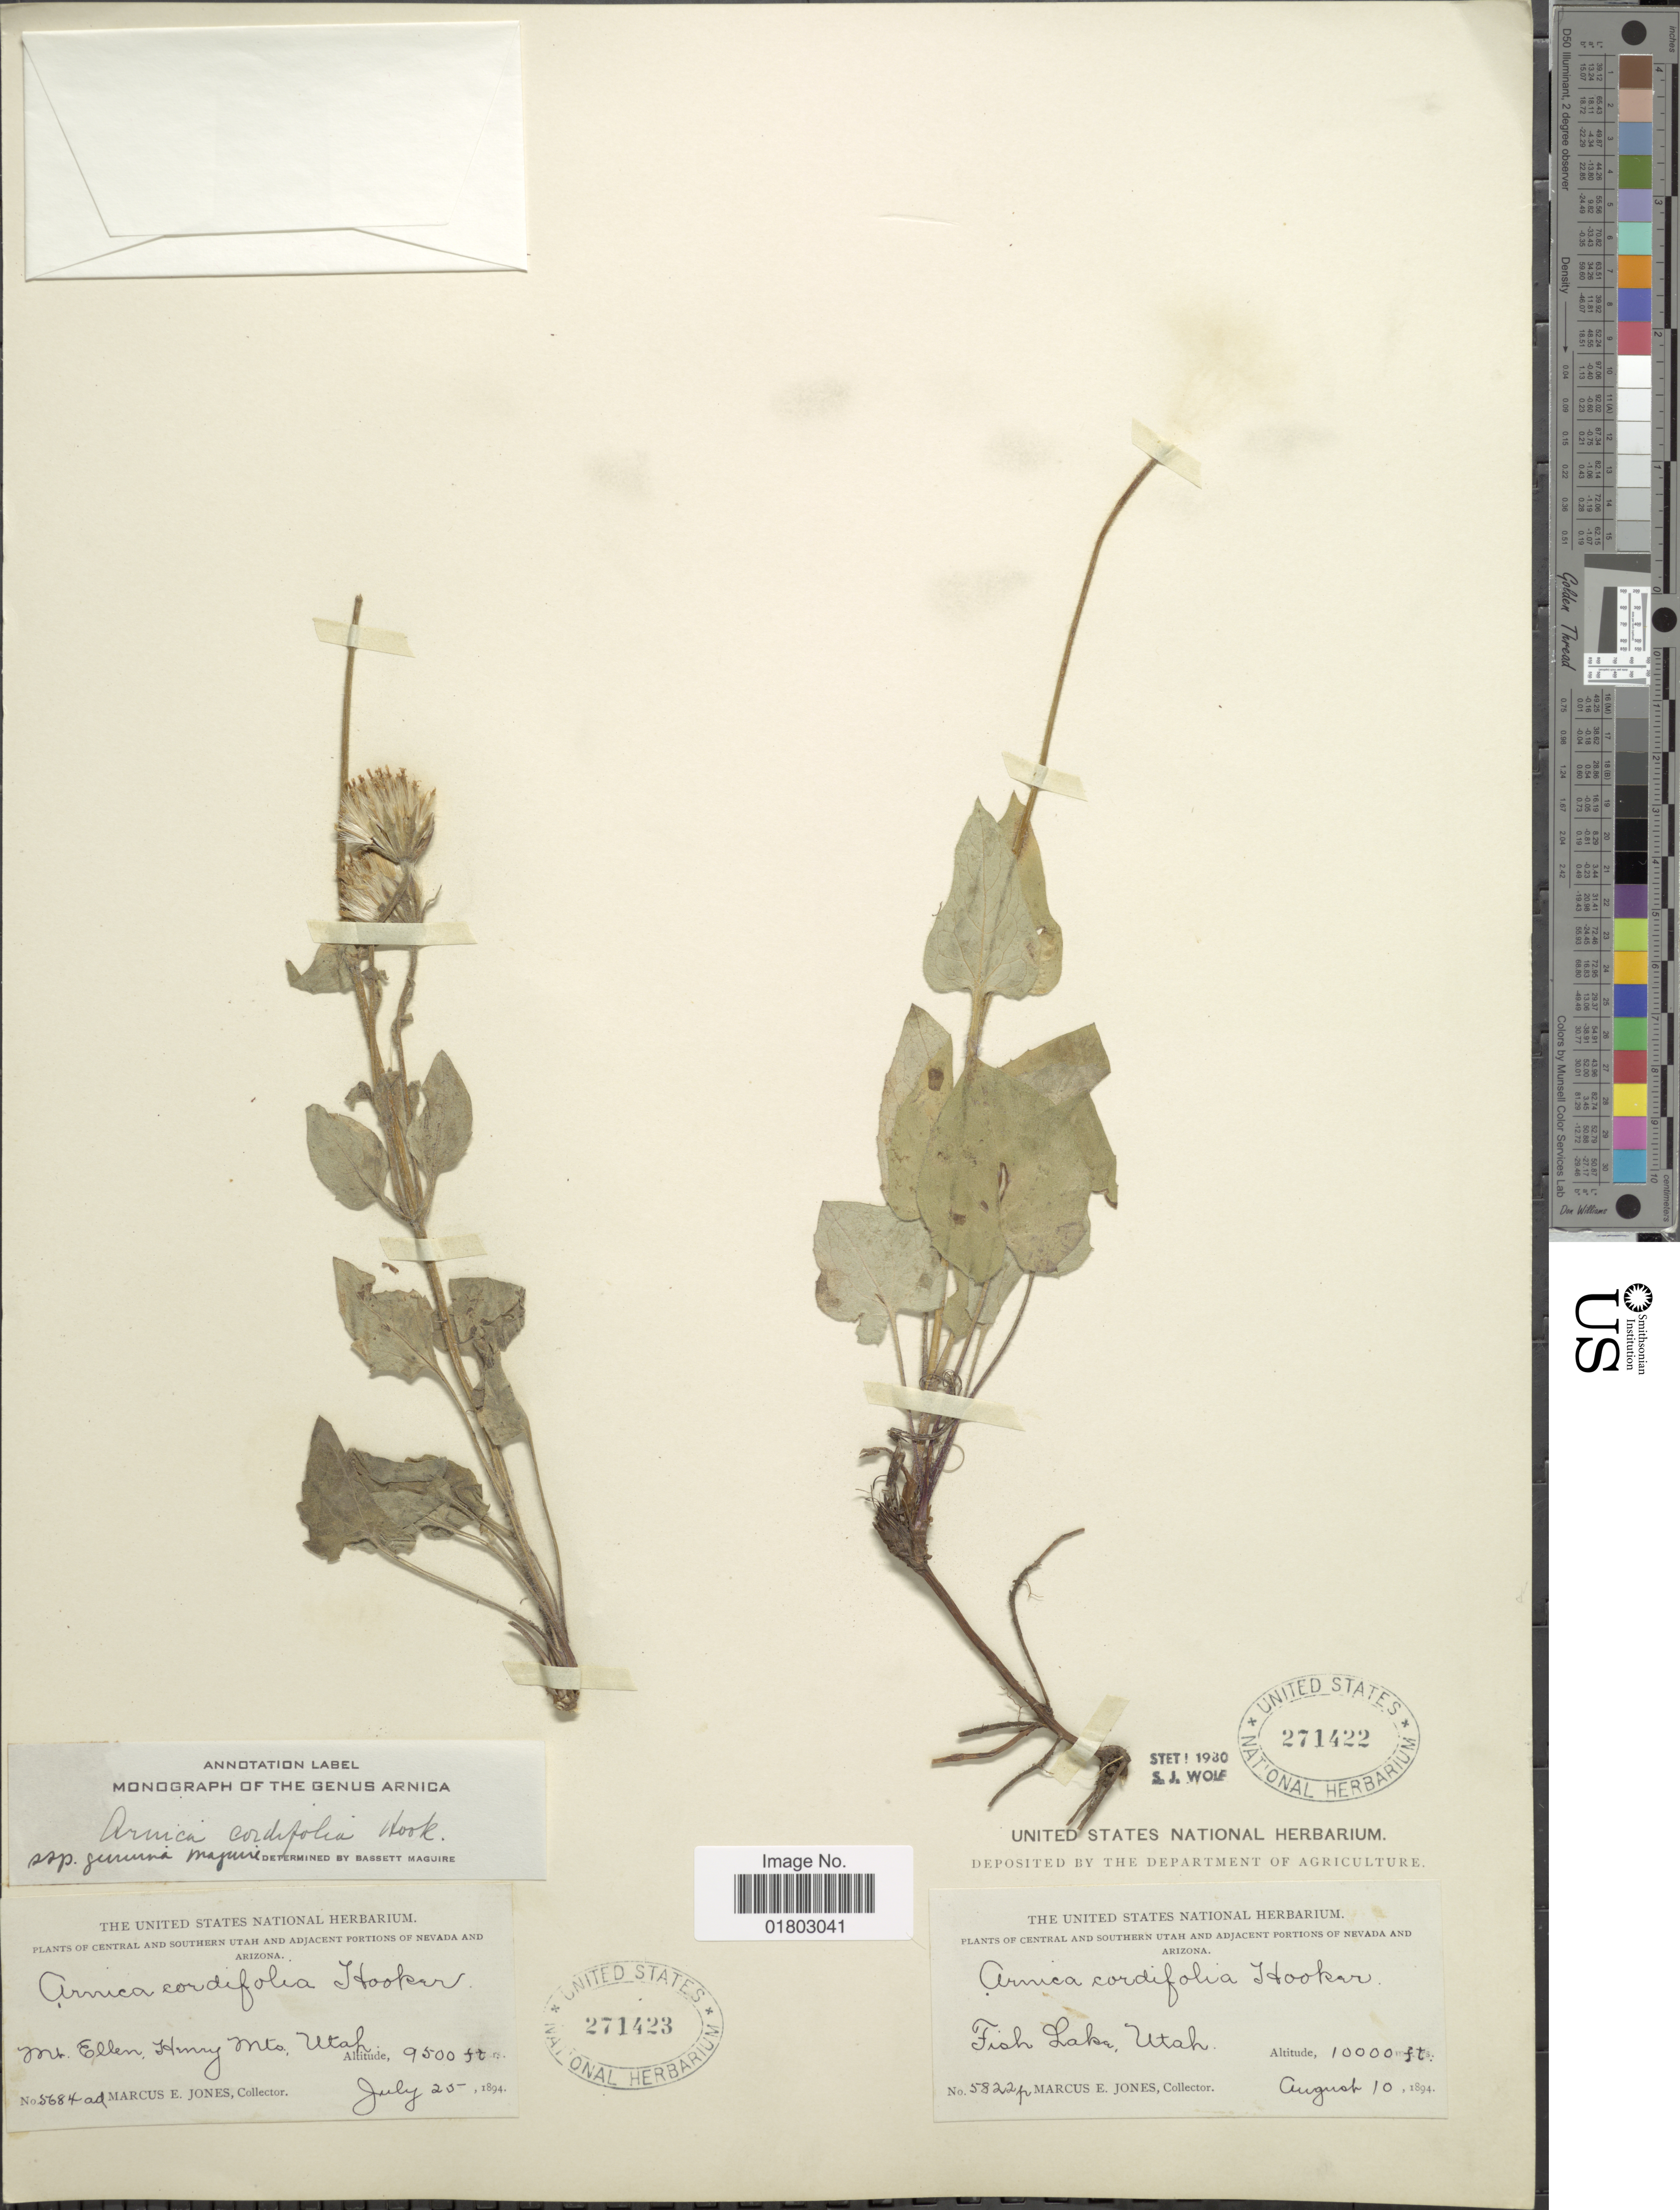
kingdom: Plantae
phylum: Tracheophyta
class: Magnoliopsida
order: Asterales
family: Asteraceae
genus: Arnica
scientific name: Arnica cordifolia subsp. genuina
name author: Maguire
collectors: M. E. Jones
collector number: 5822p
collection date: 1894-08-10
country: United States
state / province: Utah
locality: Central and southern Utah and Adjacent Portions of Nevada and Arizona, Fish Lake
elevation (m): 3048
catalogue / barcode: US 271422-2